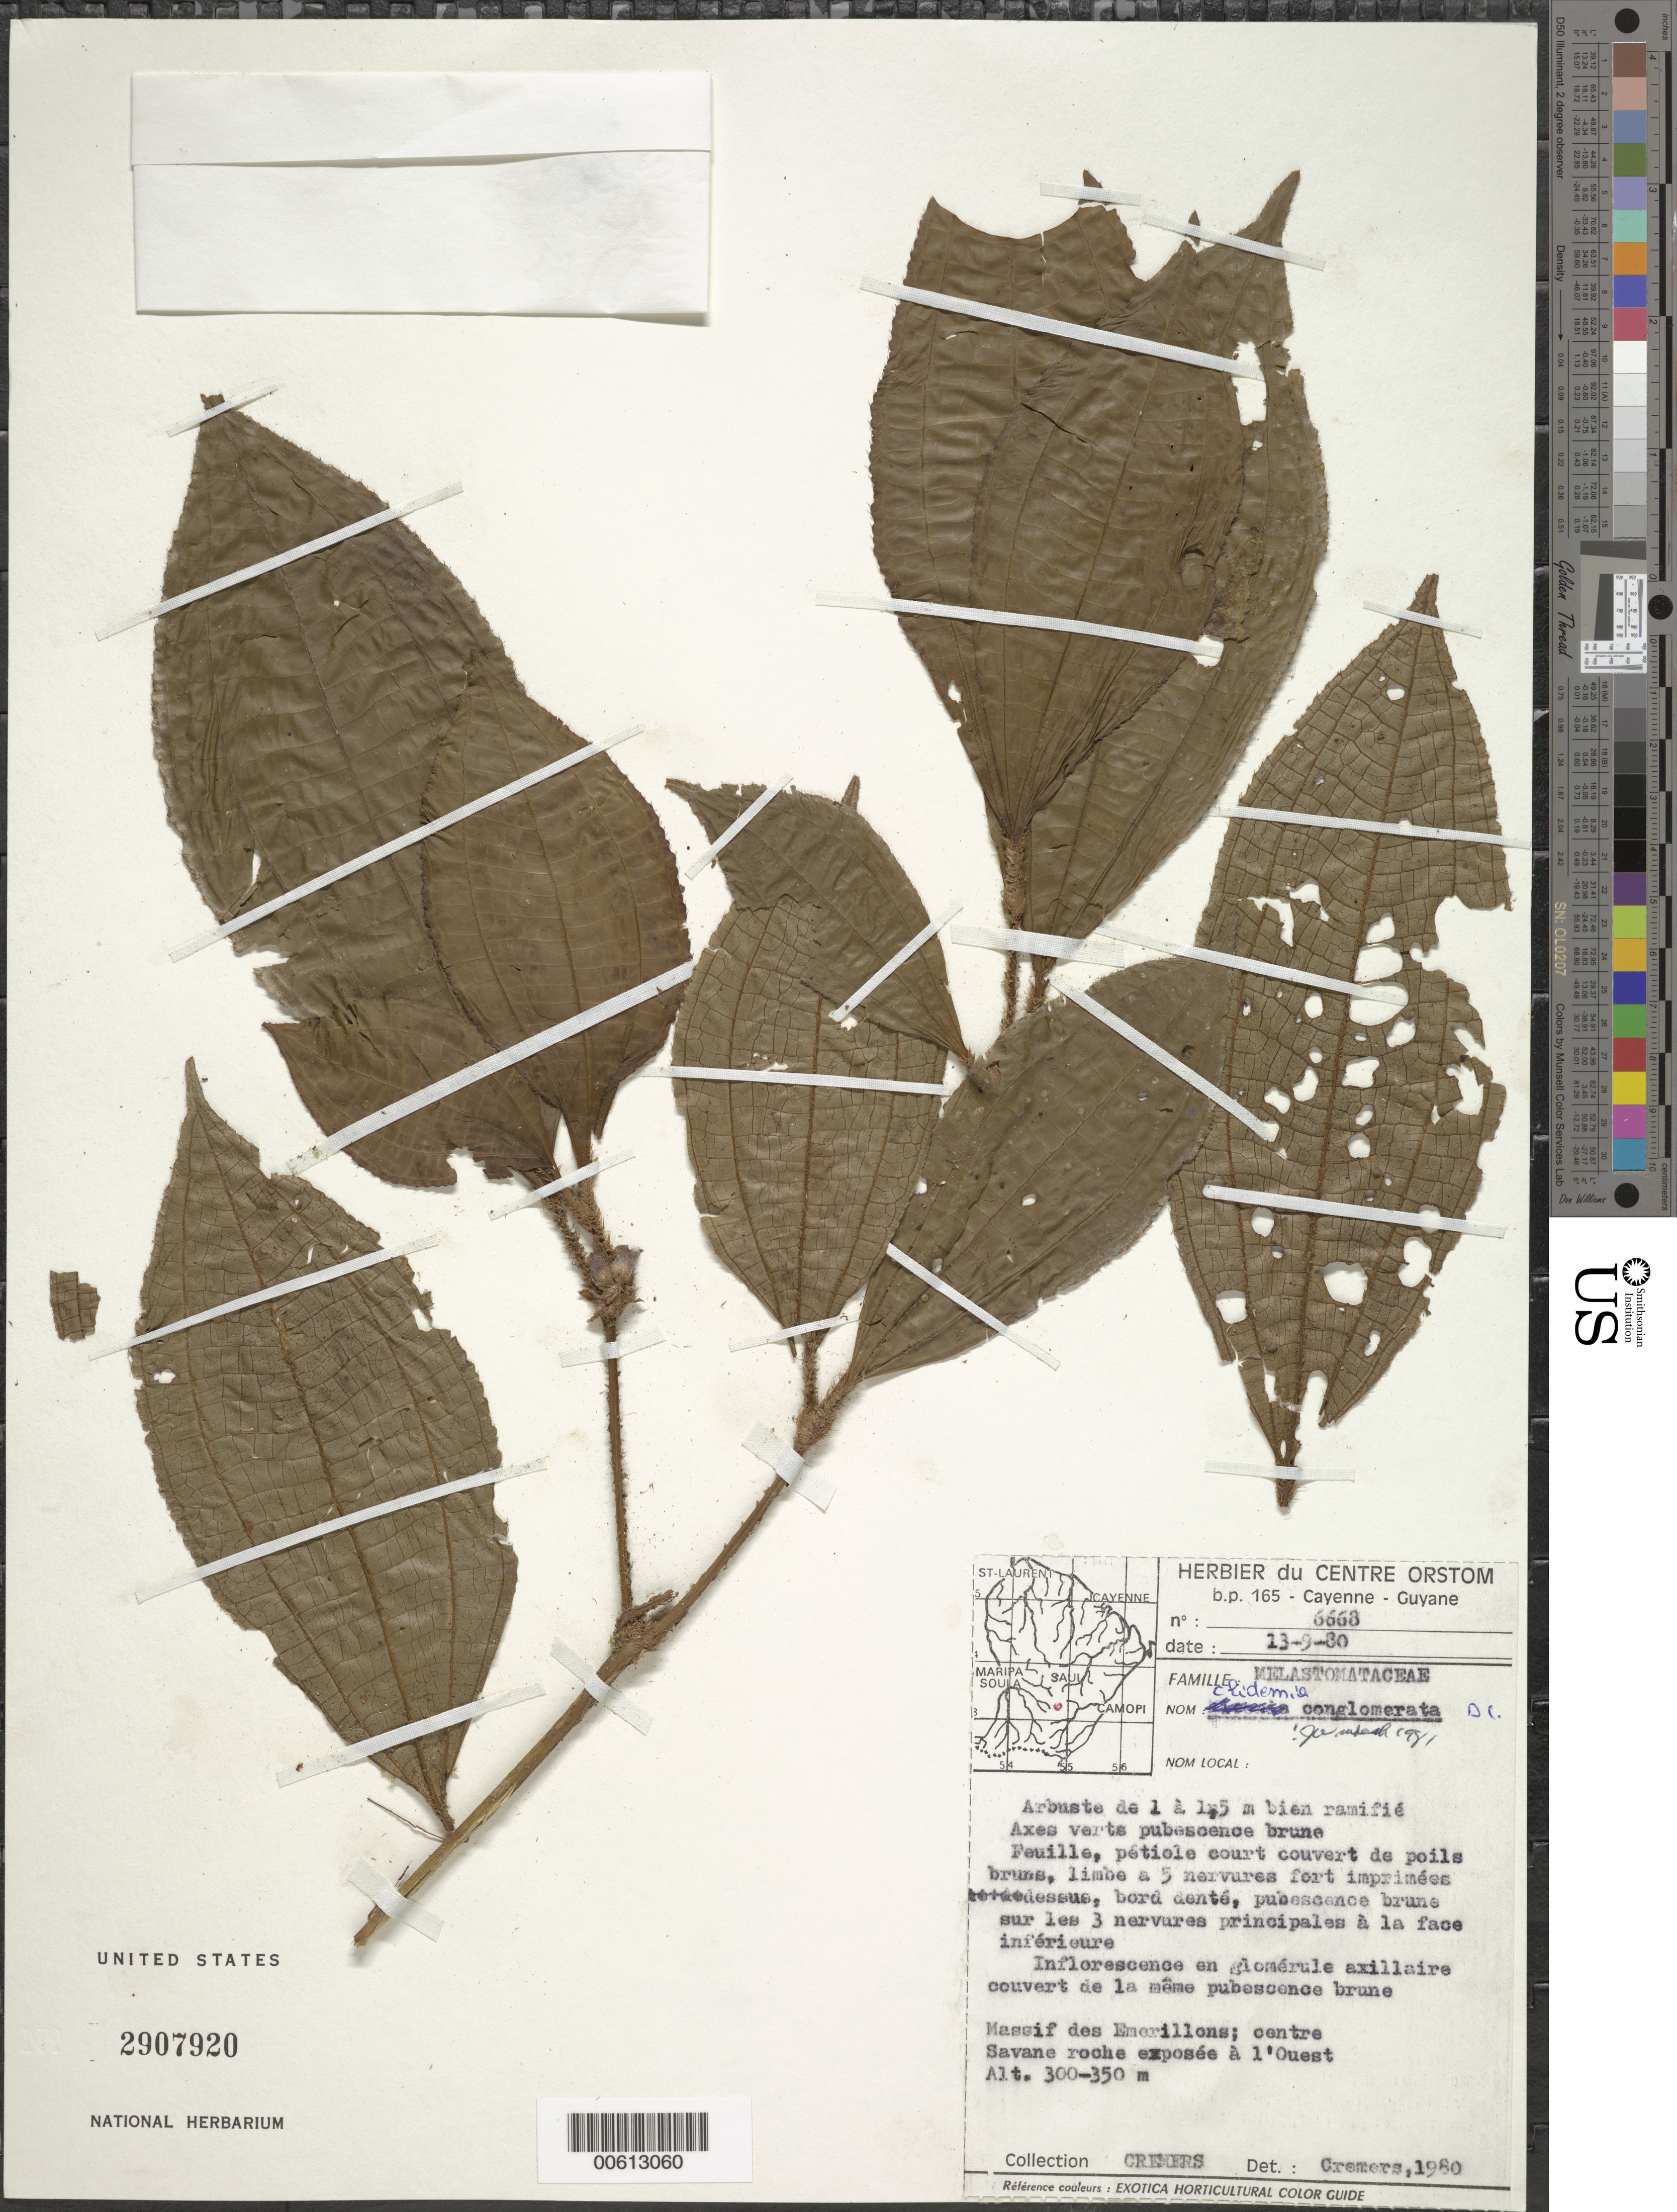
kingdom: Plantae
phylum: Tracheophyta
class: Magnoliopsida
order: Myrtales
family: Melastomataceae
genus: Clidemia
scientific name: Clidemia conglomerata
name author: DC.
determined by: Wurdack, John J., (US), US (UNITED STATES)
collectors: G. Cremers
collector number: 6668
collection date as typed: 13-Sep-80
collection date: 1980-09-13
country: French Guiana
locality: Émerillon Massif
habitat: Rocks in savanna, exposed to the west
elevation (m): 300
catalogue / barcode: US 2907920